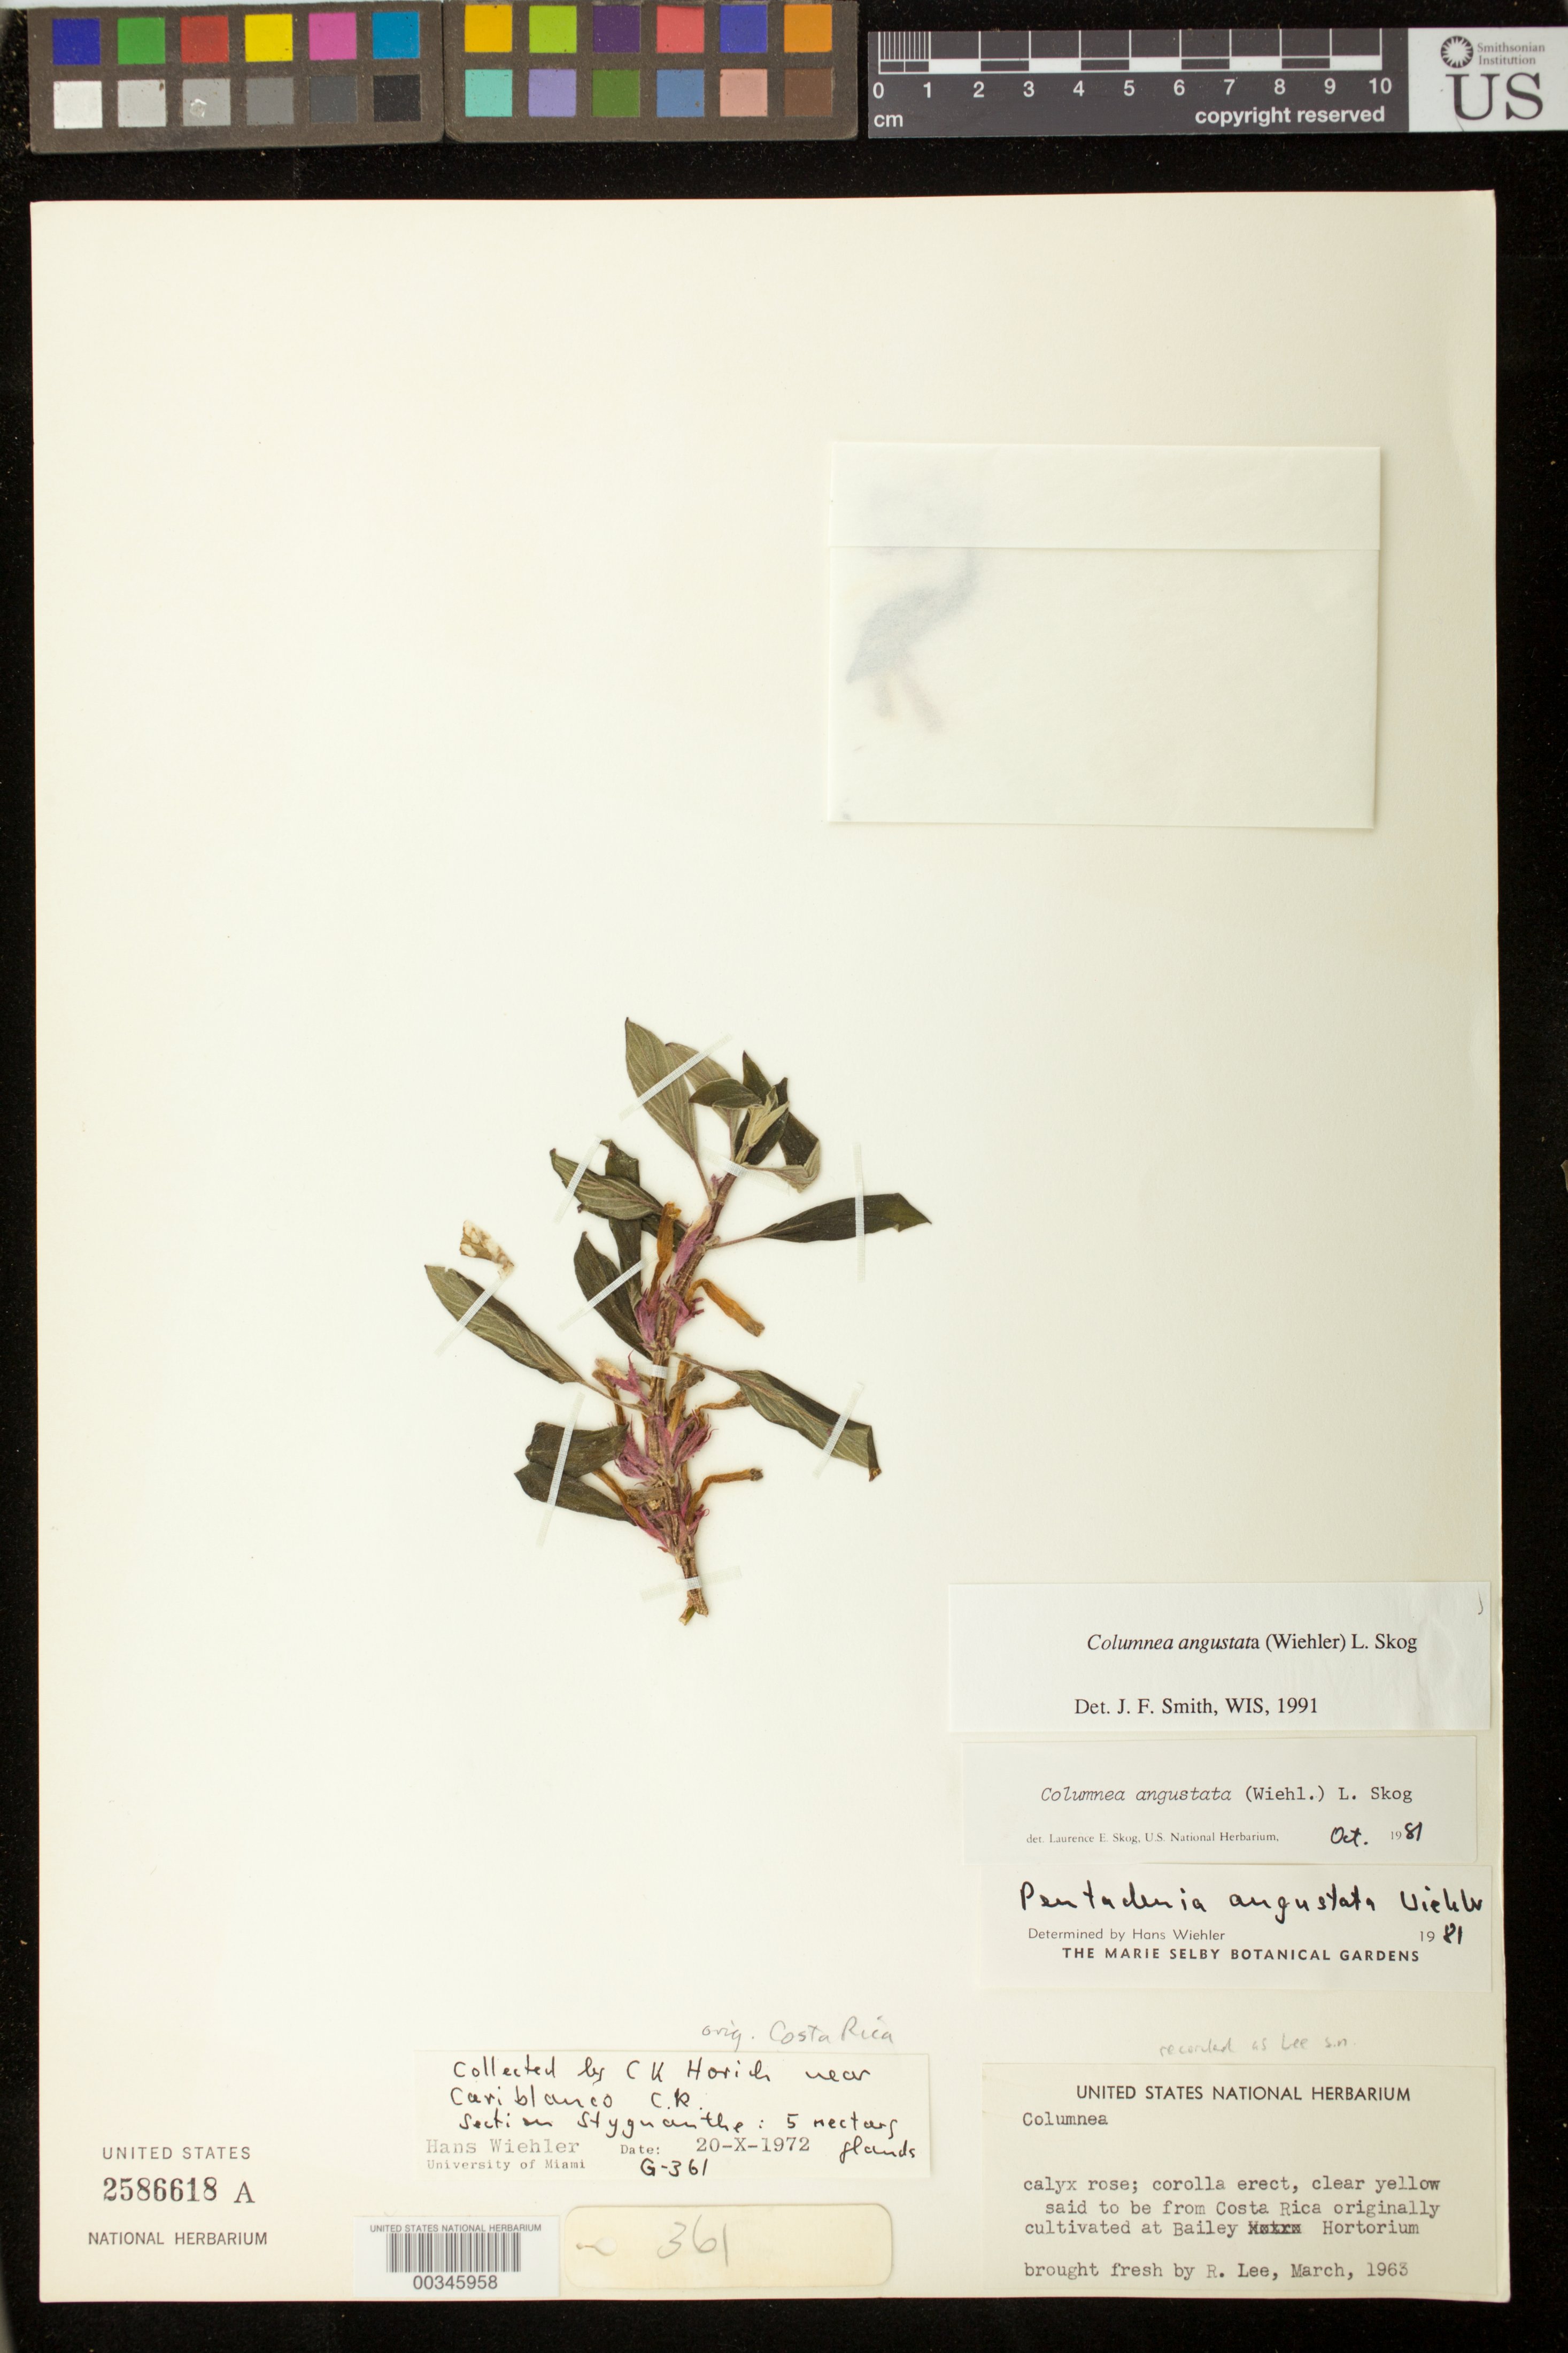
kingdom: Plantae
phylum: Tracheophyta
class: Magnoliopsida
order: Lamiales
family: Gesneriaceae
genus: Columnea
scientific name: Columnea angustata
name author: (Wiehler) L.E. Skog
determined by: Smith, J. F.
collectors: R. Lee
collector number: s.n. [G-361]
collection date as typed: Mar 1963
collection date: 1963-03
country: Costa Rica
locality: Cultivated at Bailey Hortorium, Cornell University, Ithaca, NY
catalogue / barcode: US 2586618A